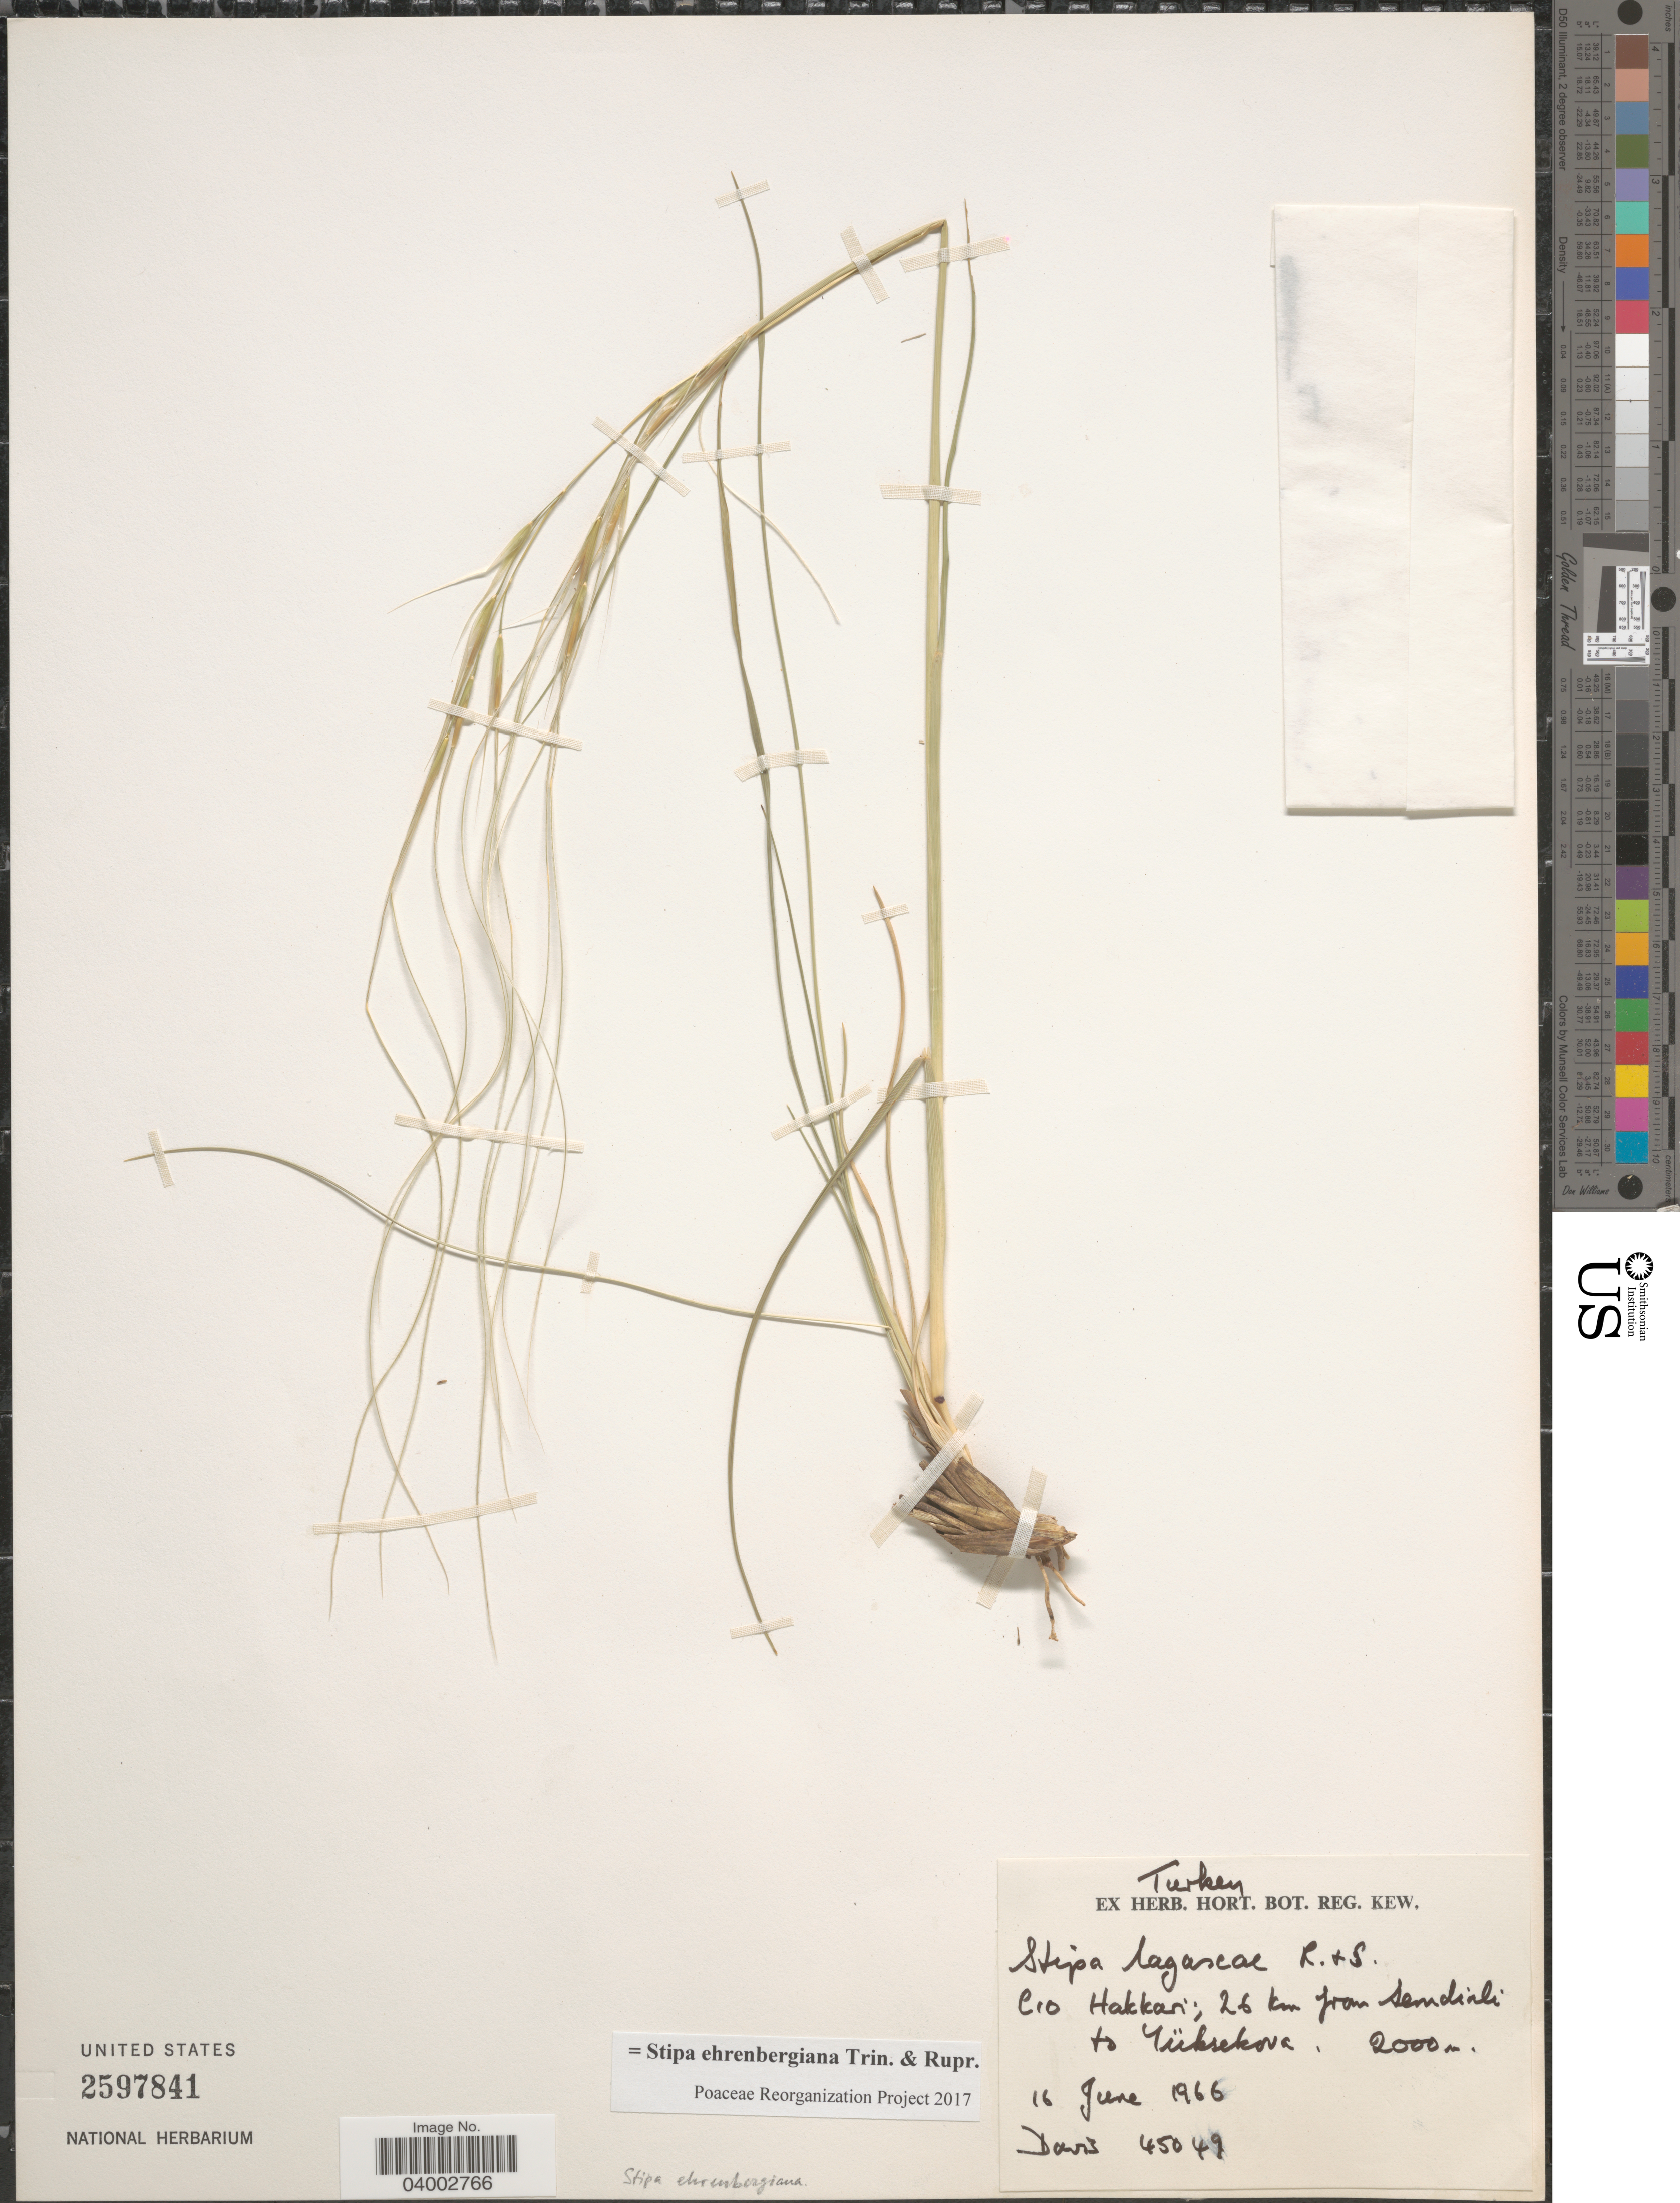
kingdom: Plantae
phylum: Tracheophyta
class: Liliopsida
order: Poales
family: Poaceae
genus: Stipa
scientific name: Stipa ehrenbergiana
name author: Trin. & Rupr.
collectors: -. Davis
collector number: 45049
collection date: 1966-06-16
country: Turkey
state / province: Hakkari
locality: C 10 Hakkari; 26 km from Semdirli to Yüksekova.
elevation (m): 2000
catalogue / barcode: US 2597841